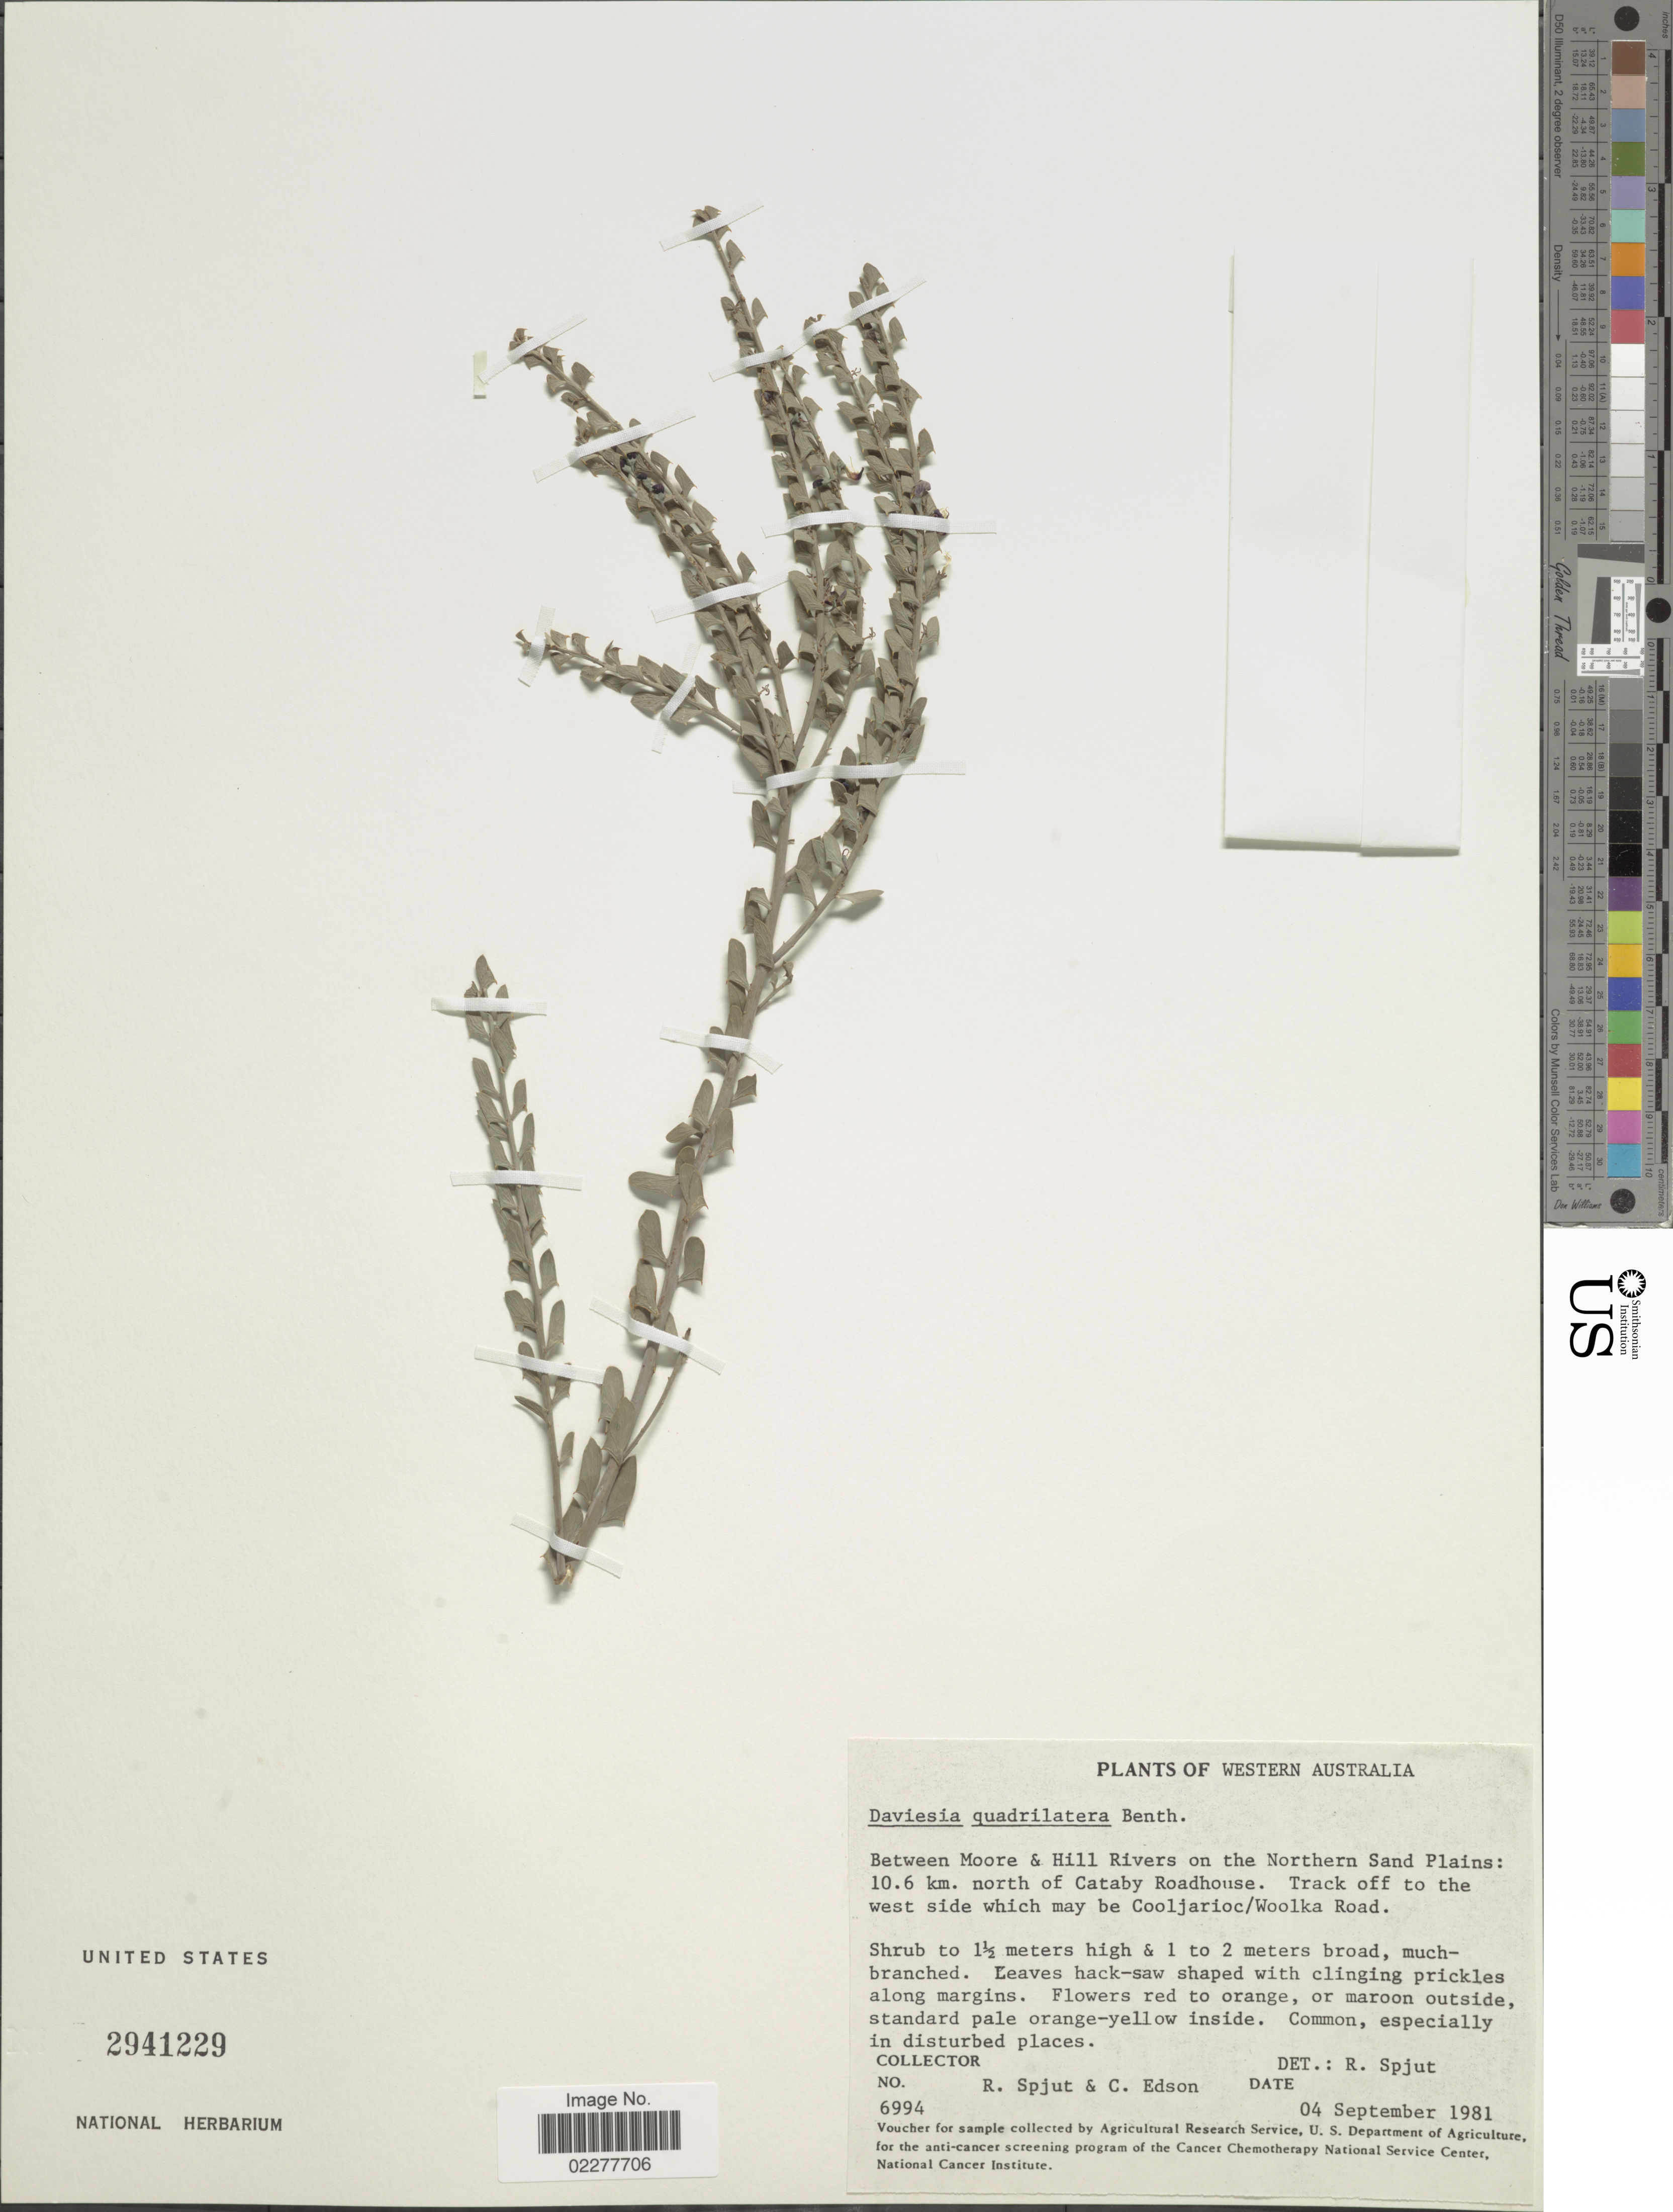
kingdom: Plantae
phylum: Tracheophyta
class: Magnoliopsida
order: Fabales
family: Fabaceae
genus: Daviesia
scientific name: Daviesia quadrilatera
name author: Benth.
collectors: R. Spjut & C. Edson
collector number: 6994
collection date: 1981-09-04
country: Australia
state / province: Western Australia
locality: Between Moore & Hill Rivers on the Northern Sand Plains: 10.6 km. north of Cataby Roadhouse. Trackk off to the west side which may be Cooljarioc/Woolka Road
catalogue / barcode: US 2941229